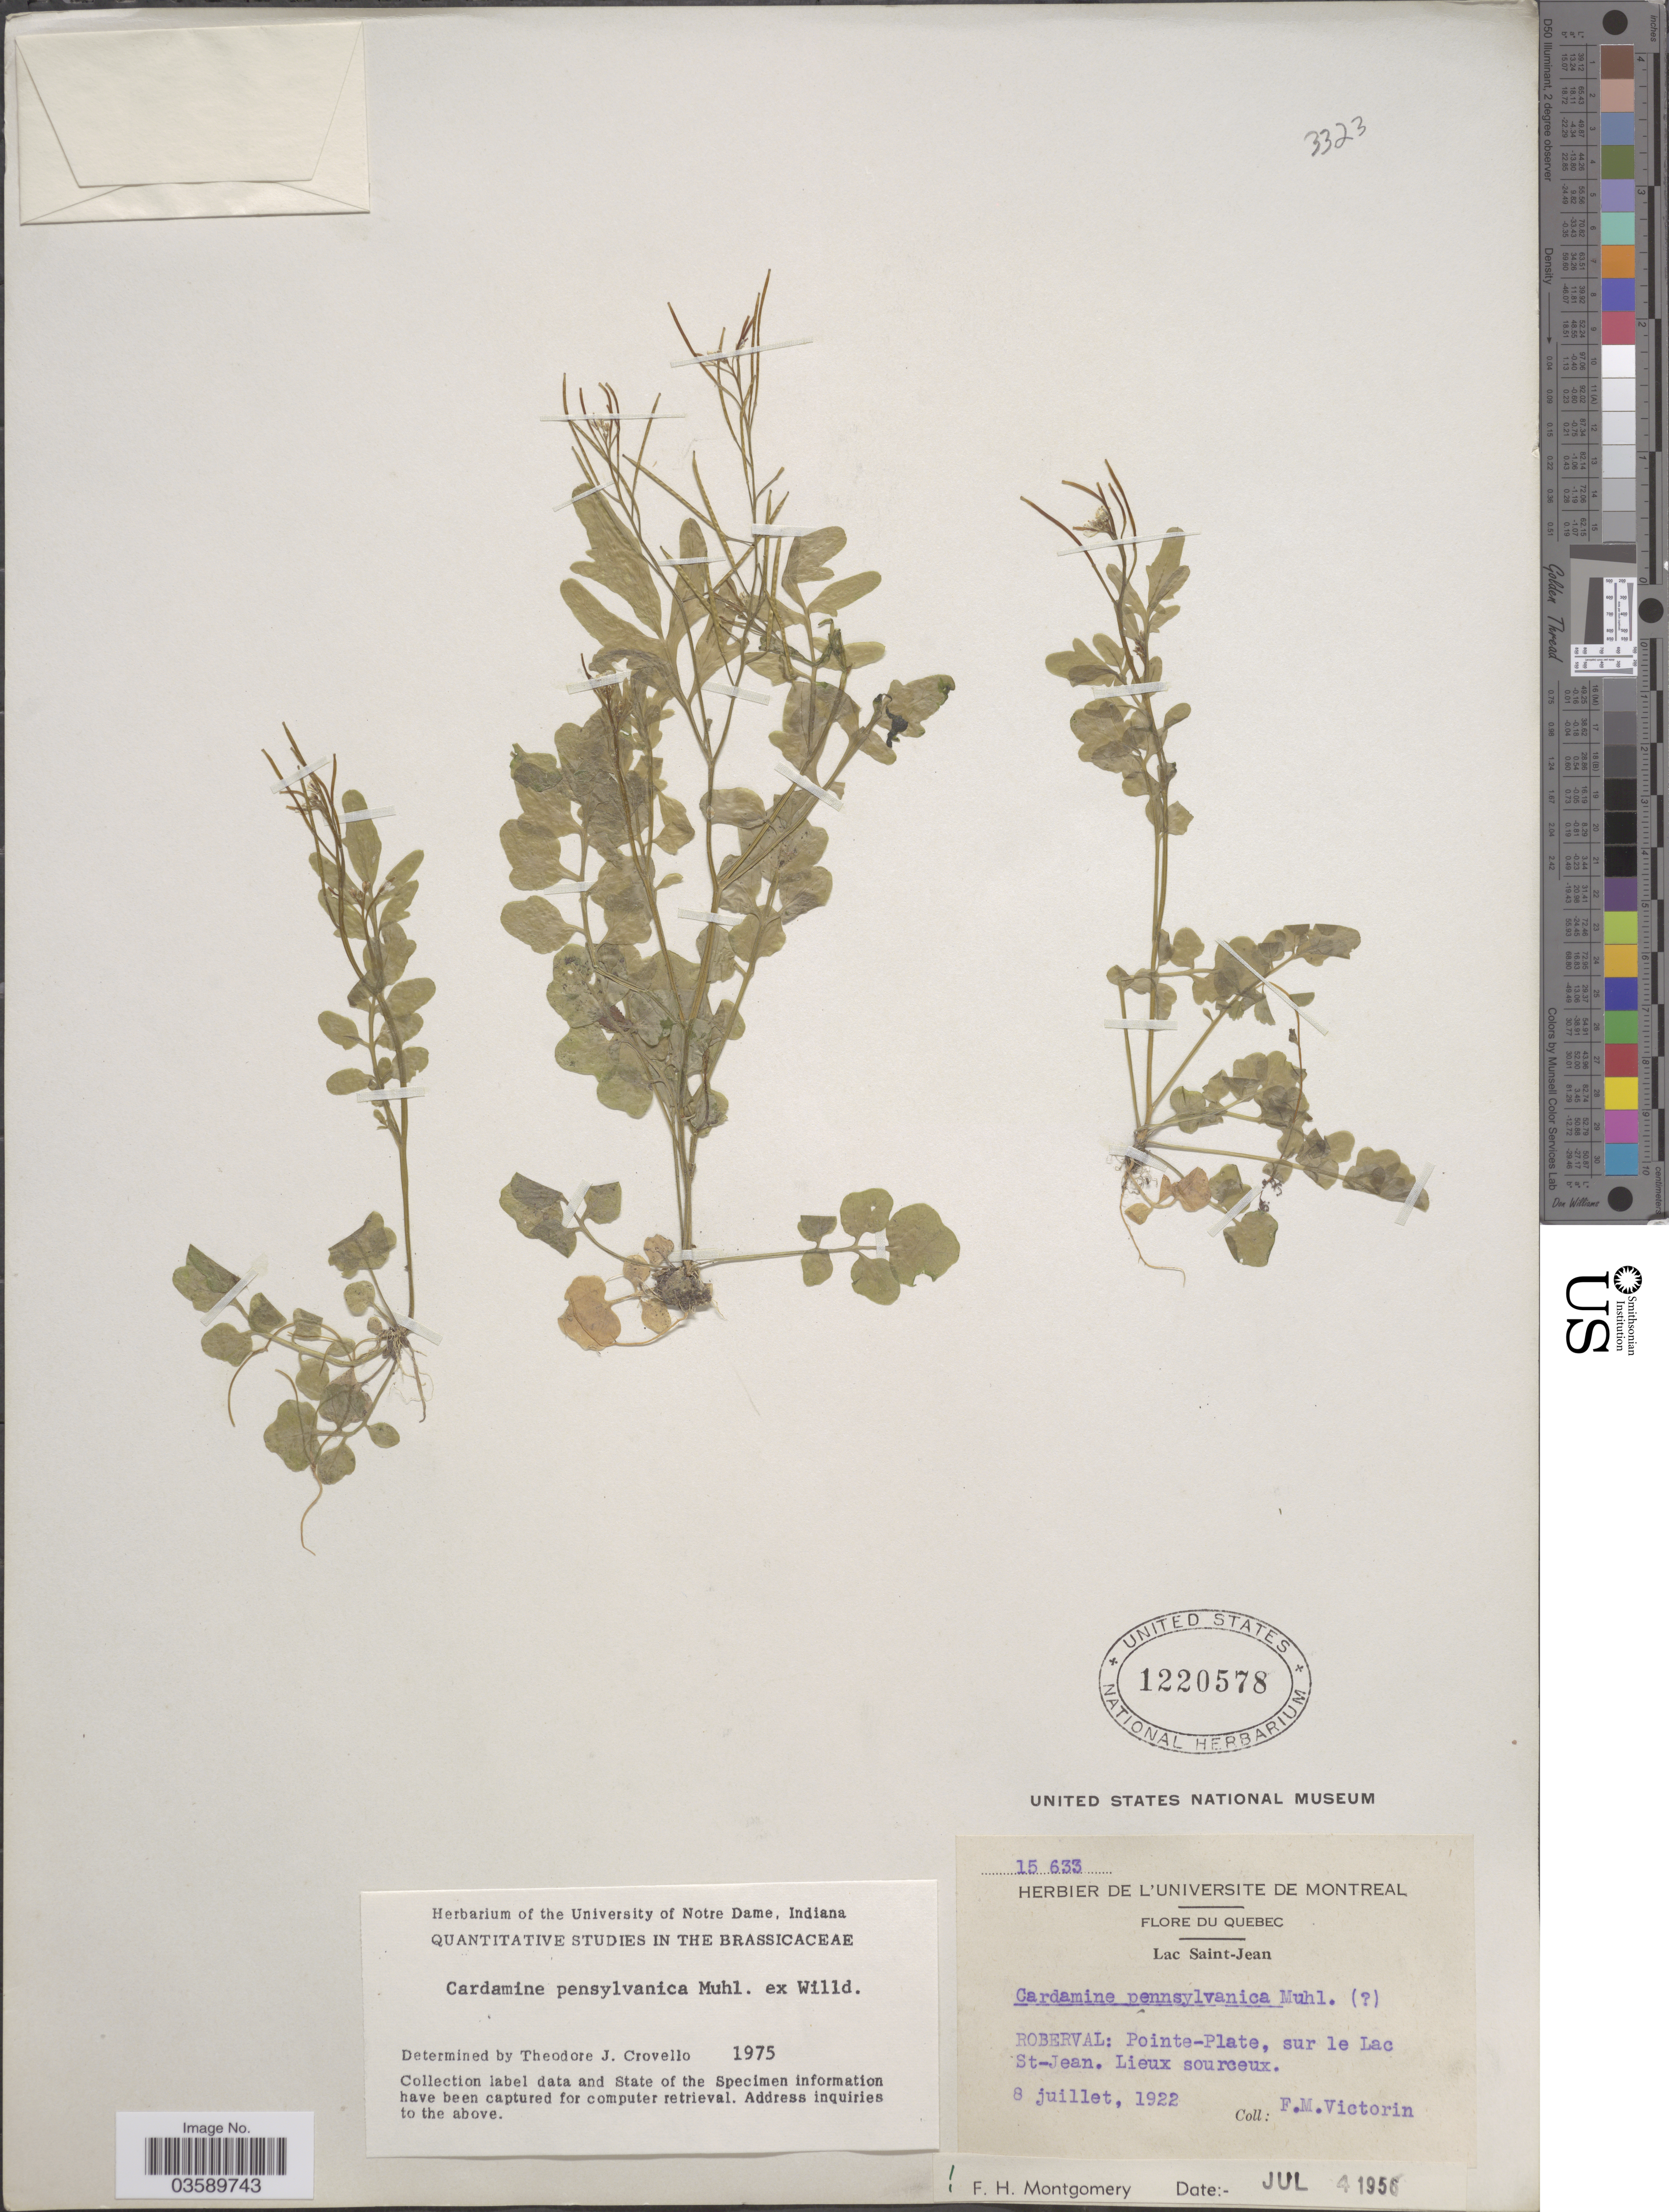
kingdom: Plantae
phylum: Tracheophyta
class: Magnoliopsida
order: Brassicales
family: Brassicaceae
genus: Cardamine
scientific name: Cardamine pensylvanica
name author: Muhl. ex Willd.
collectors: F. Victorin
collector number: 15633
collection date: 1922-07-08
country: Canada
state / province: Quebec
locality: Lac Saint-Jean. Roberval: Pointe-Plate, sur le Lac St-Jean.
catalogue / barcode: US 1220578